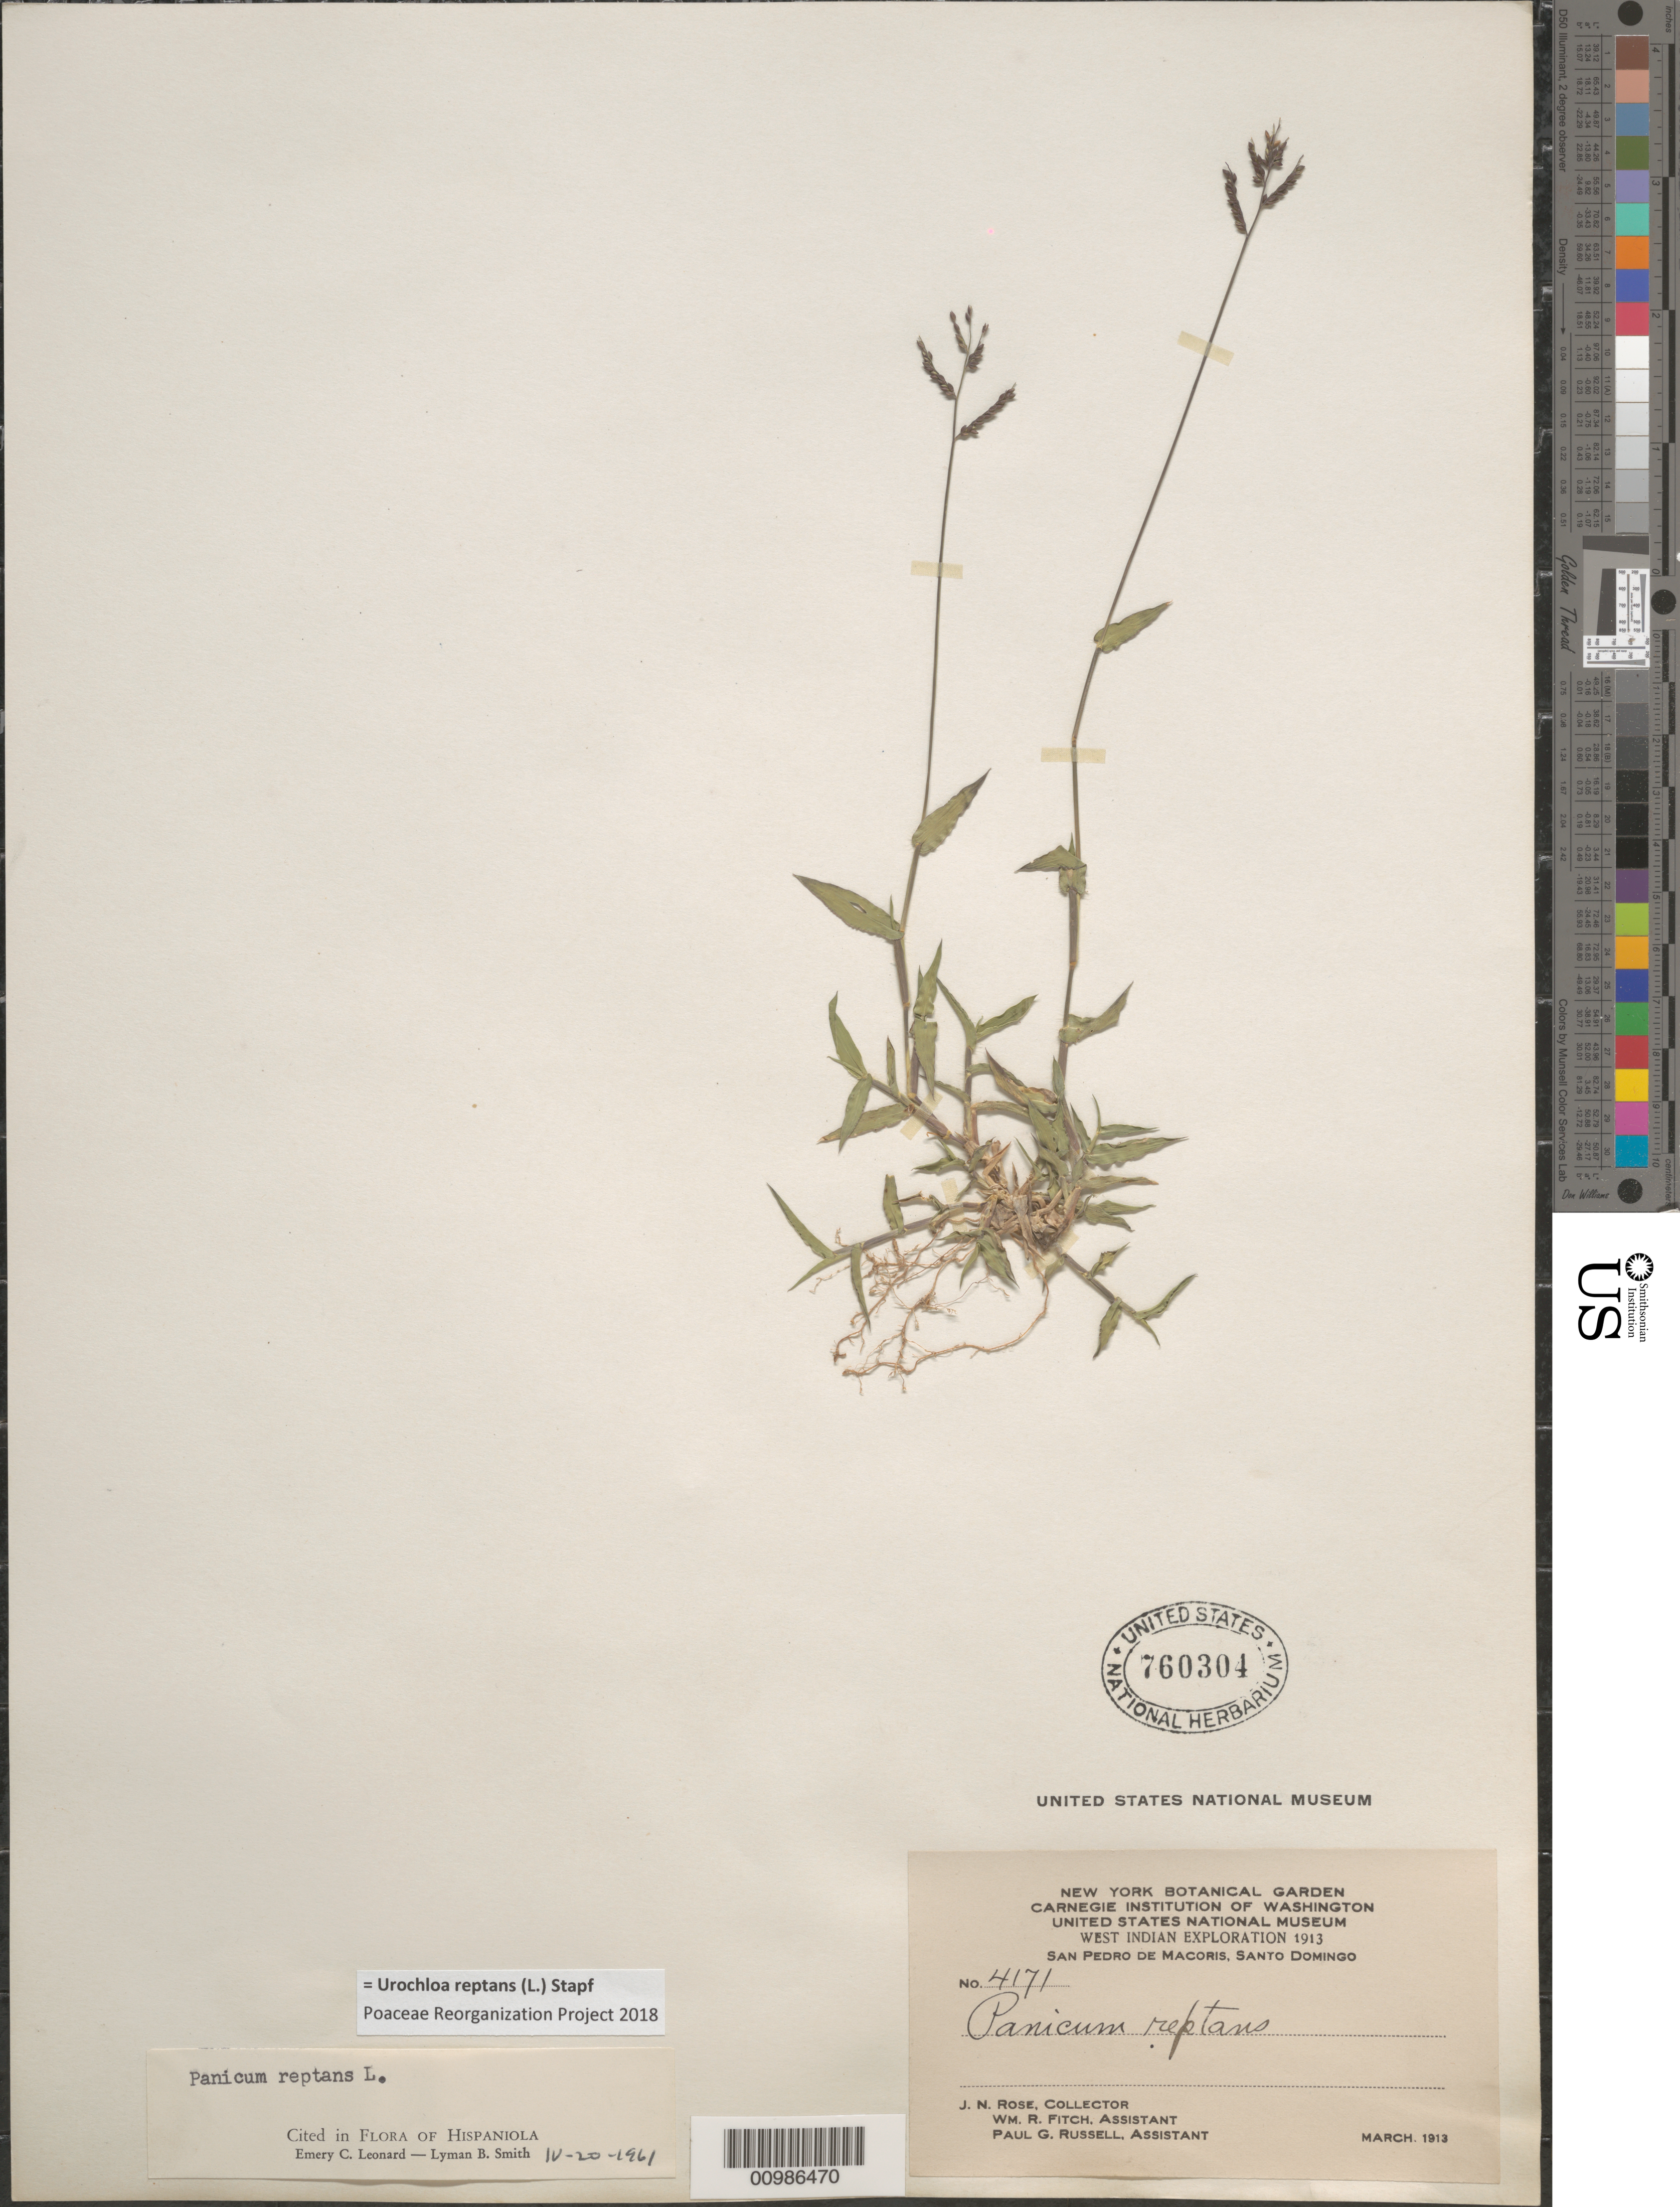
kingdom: Plantae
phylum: Tracheophyta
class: Liliopsida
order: Poales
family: Poaceae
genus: Brachiaria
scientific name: Brachiaria reptans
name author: (L.) C.E. Hubb. & C.A. Gardner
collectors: J. N. Rose, W. R. Fitch & P. G. Russell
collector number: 4171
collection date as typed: Mar 1913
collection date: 1913-03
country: Dominican Republic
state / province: San Pedro de Macorís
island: Hispaniola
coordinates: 0 N, 0 E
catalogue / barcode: US 760304